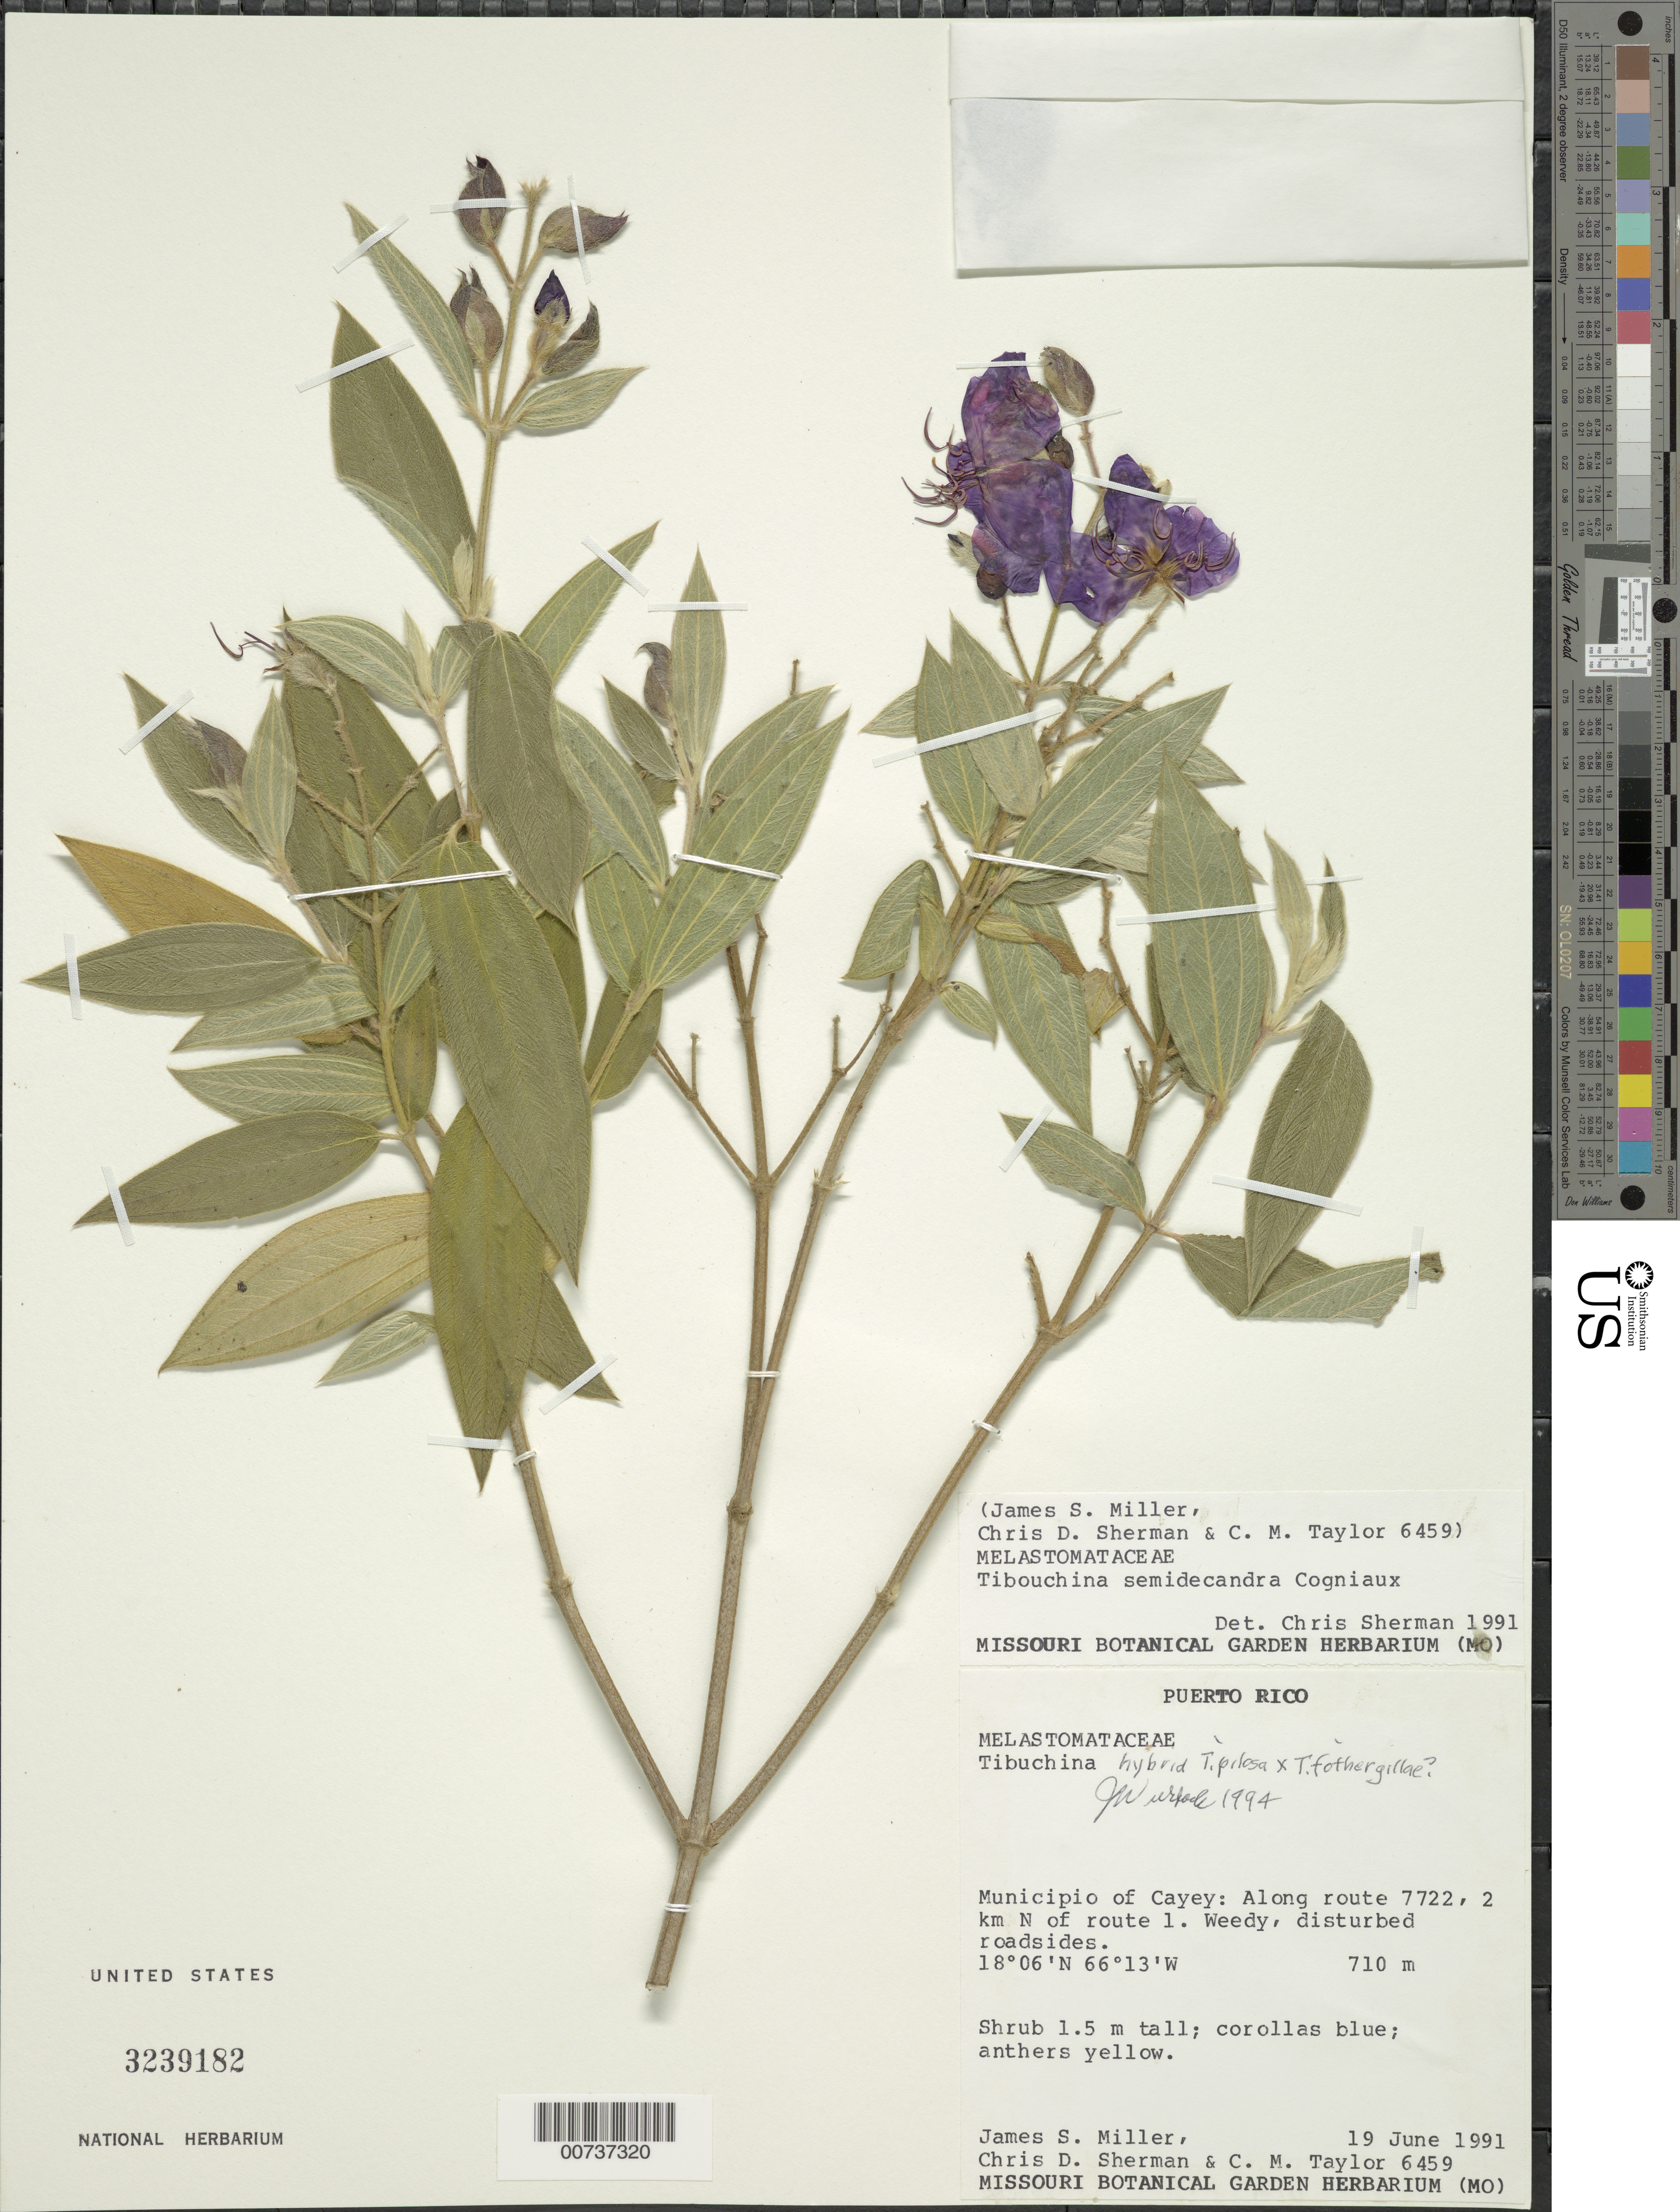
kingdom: Plantae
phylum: Tracheophyta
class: Magnoliopsida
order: Myrtales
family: Melastomataceae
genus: Pleroma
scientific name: Pleroma urvilleanum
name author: (DC.) P.J.F. Guim. & Michelang.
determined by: Strong, Mark T., (BOT), Smithsonian Institution - National Museum of Natural History (UNITED STATES)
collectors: J. S. Miller, C. Sherman & C. M. Taylor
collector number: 6459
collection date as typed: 19 Jun 1991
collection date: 1991-06-19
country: Puerto Rico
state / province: Cayey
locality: Along route 7722, 2 km N of Route 1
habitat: Weedy, disturbed roadsides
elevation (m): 710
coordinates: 18.1, -66.21666667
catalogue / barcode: US 3239182